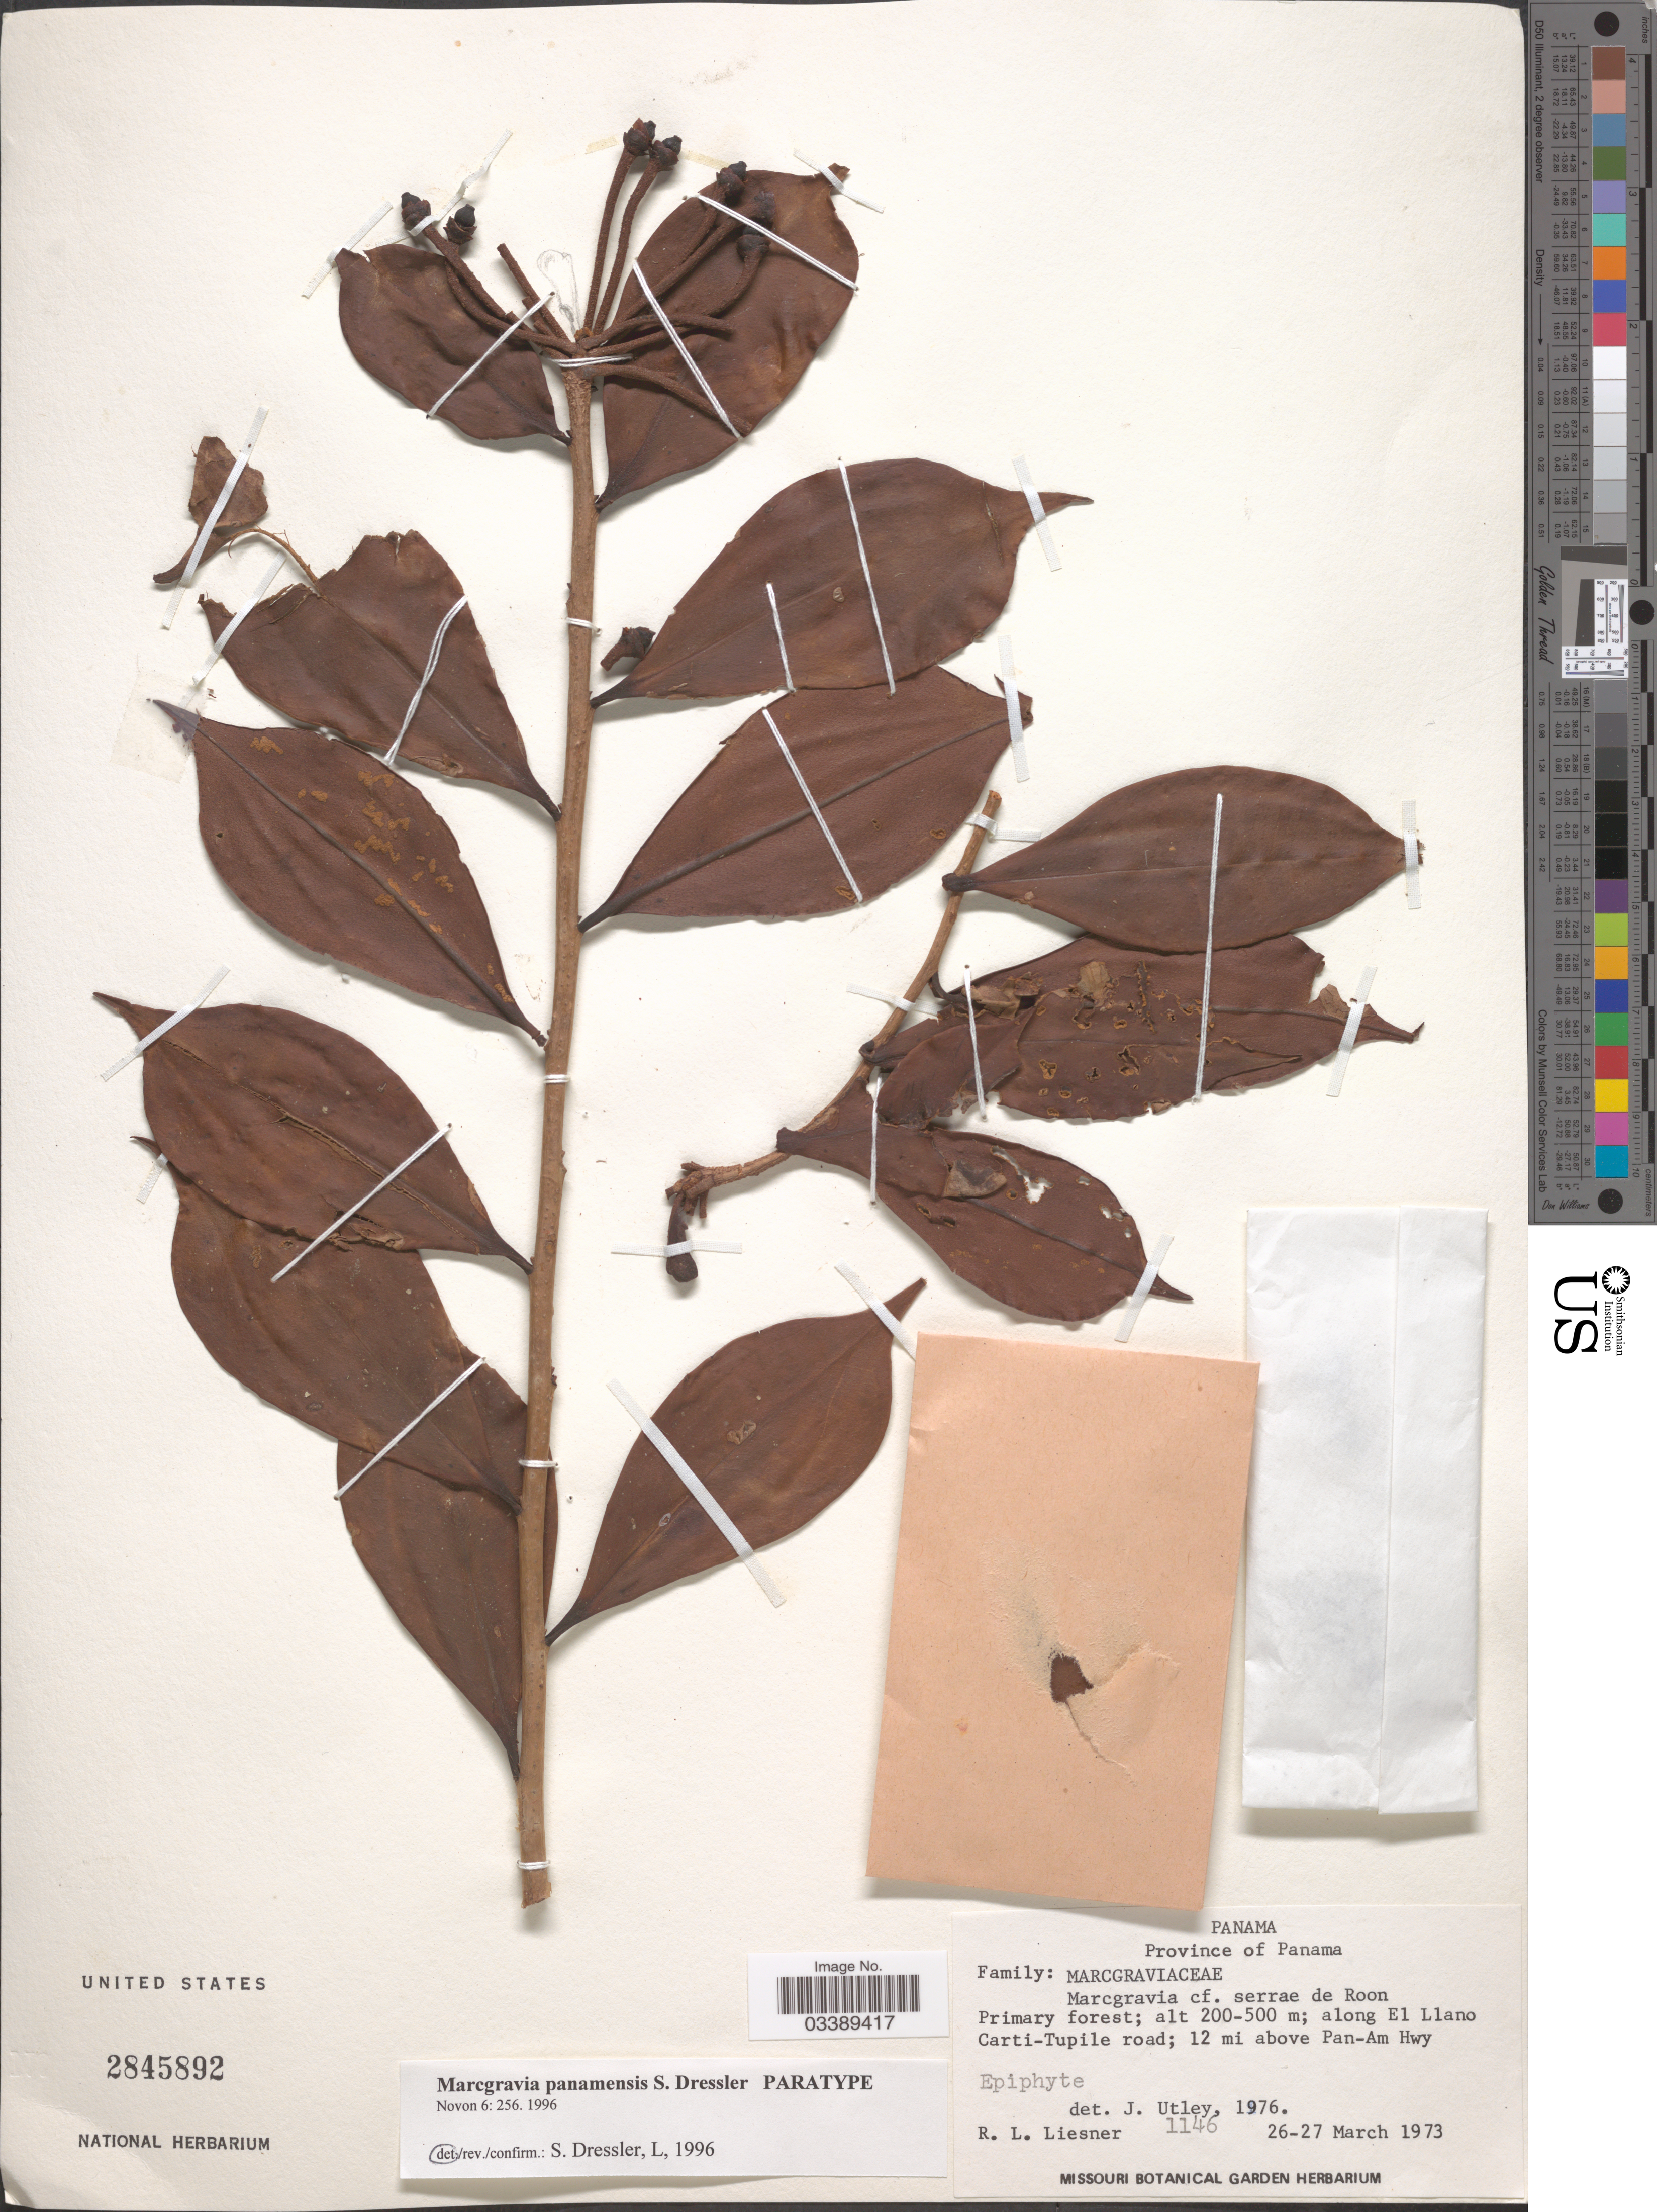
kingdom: Plantae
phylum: Tracheophyta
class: Magnoliopsida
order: Ericales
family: Marcgraviaceae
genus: Marcgravia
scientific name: Marcgravia panamensis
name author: S. Dressler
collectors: R. L. Liesner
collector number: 1146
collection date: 1973-03-26/1973-03-27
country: Panama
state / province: Panamá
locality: Along El Llano Carti-Tupile road; 12 mi above Pan-Am Hwy.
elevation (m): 200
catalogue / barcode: US 2845892